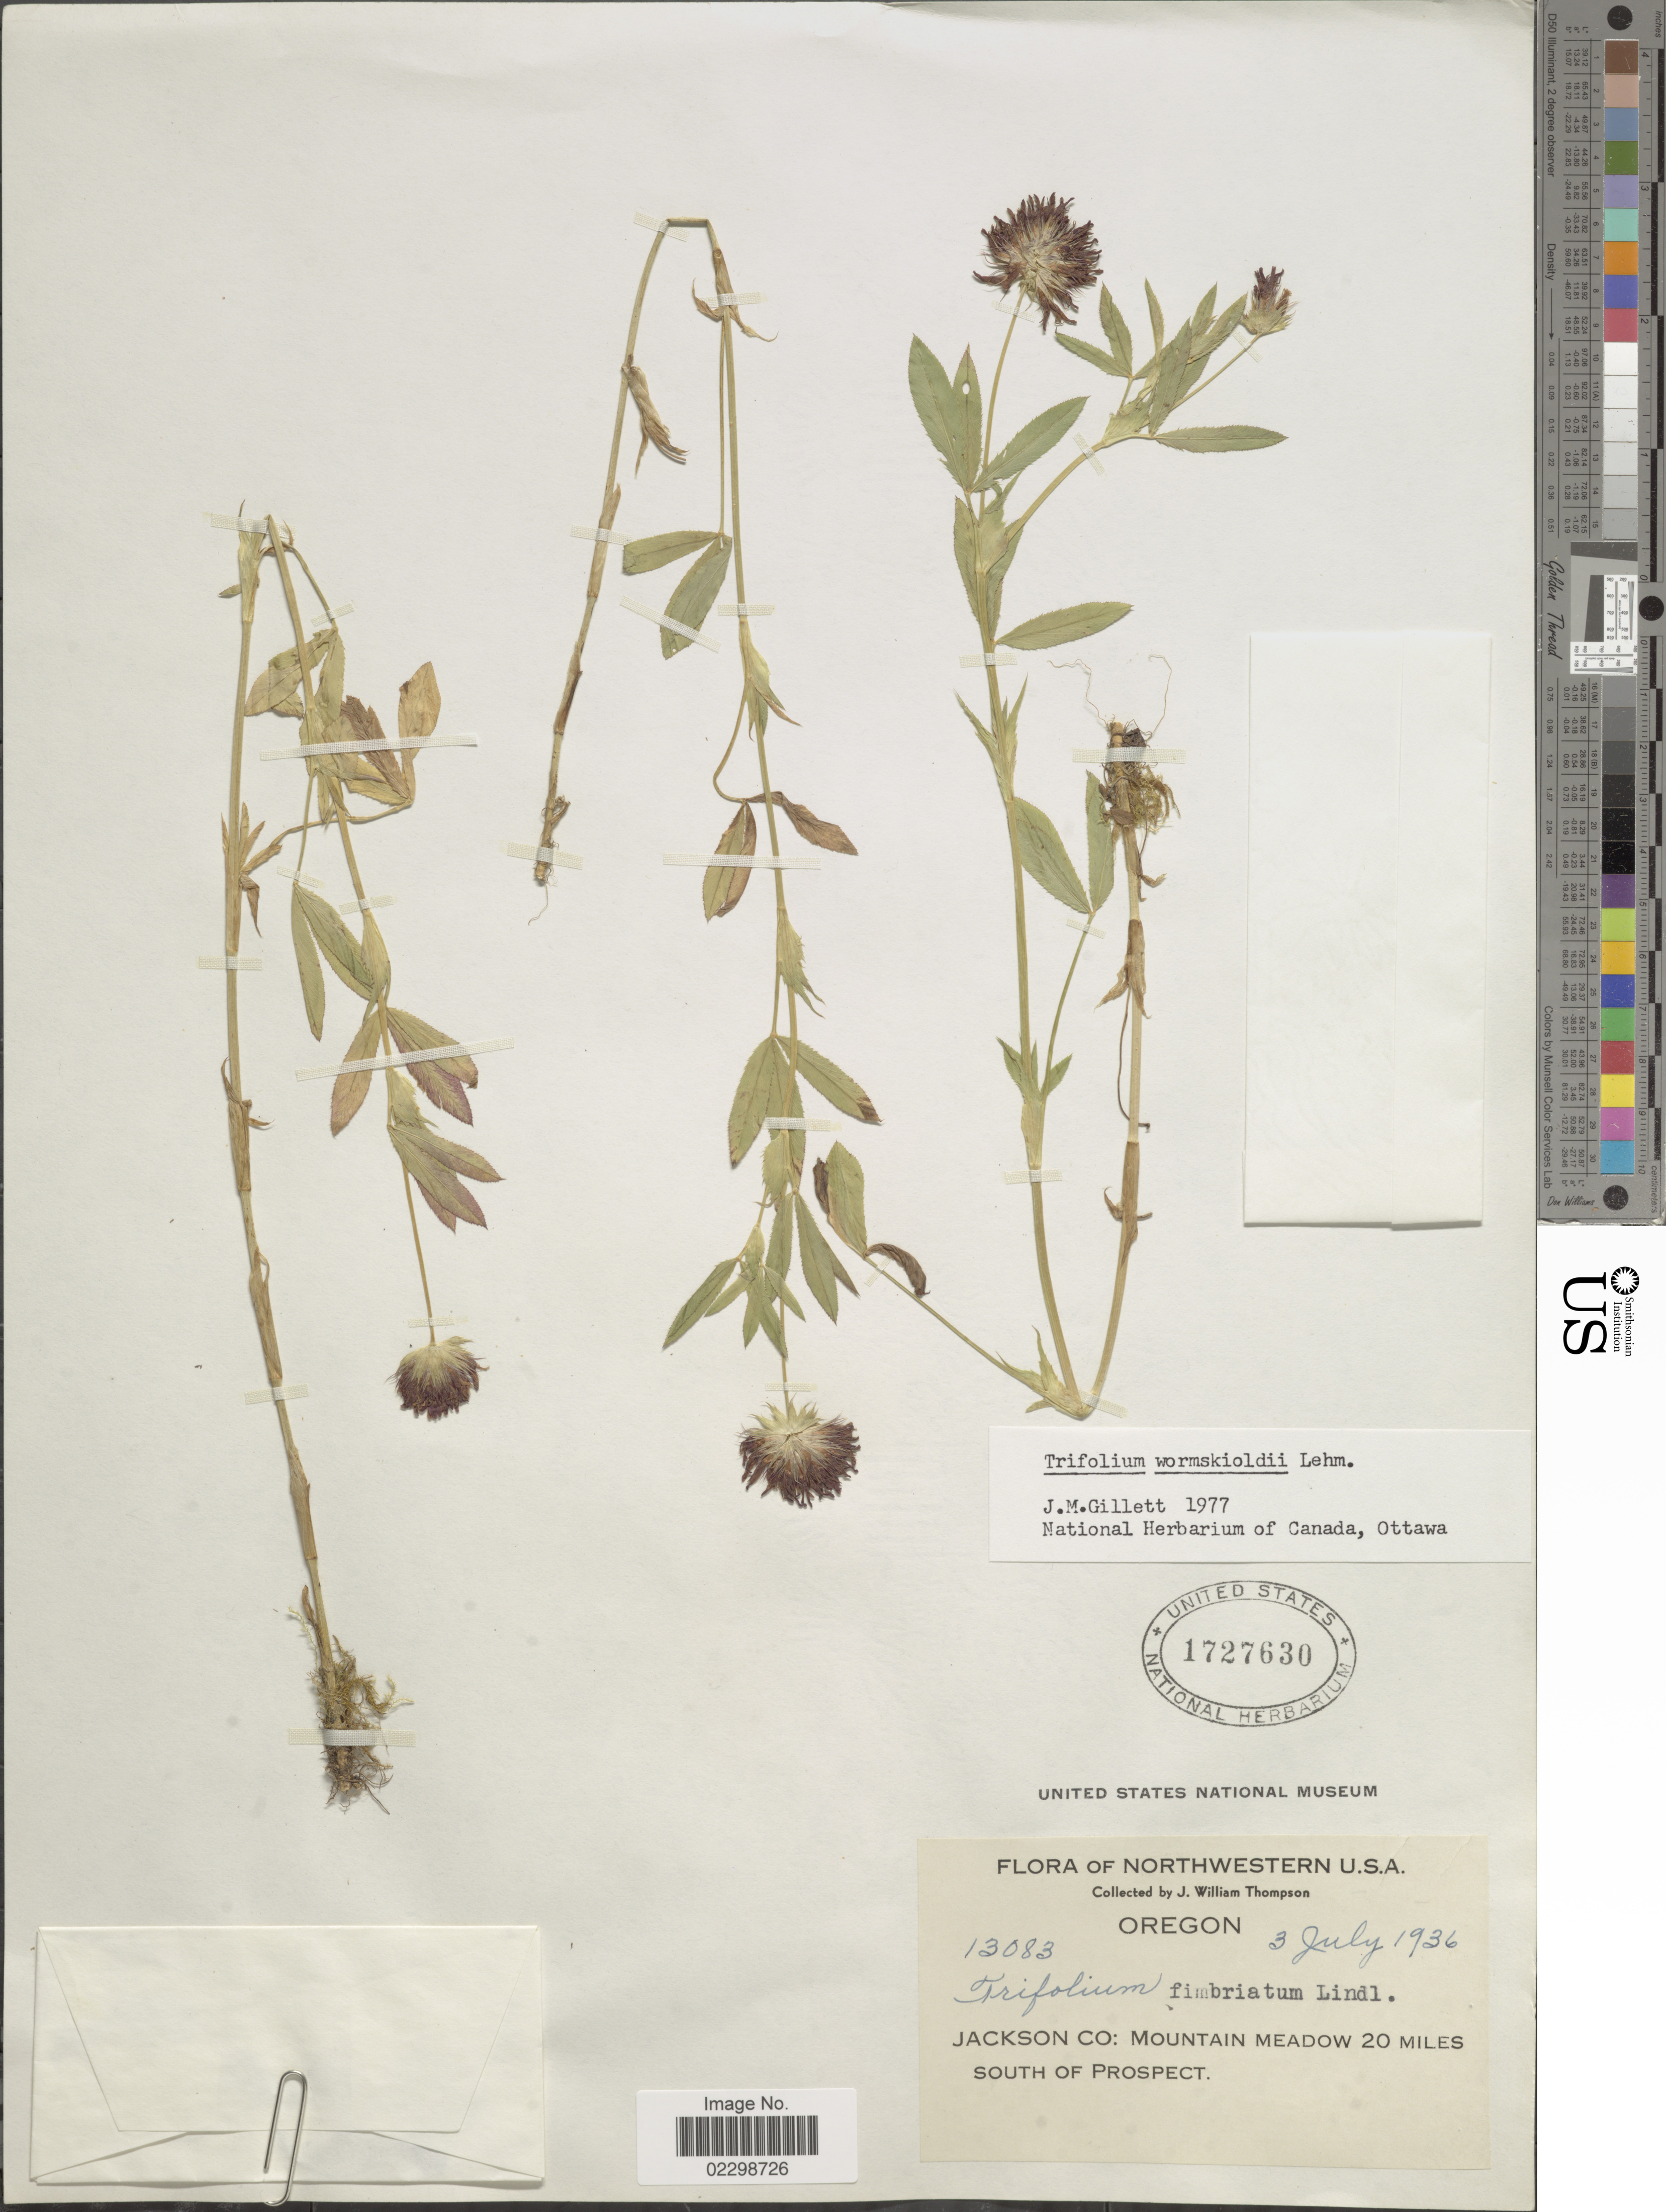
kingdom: Plantae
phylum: Tracheophyta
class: Magnoliopsida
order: Fabales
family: Fabaceae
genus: Trifolium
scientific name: Trifolium wormskioldii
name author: Lehm.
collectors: J. W. Thompson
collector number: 13083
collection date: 1936-07-03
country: United States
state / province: Oregon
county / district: Jackson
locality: Northwestern U.S.A., Jackson Co., Mountain Meadow 20 miles south of Prospect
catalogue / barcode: US 1727630